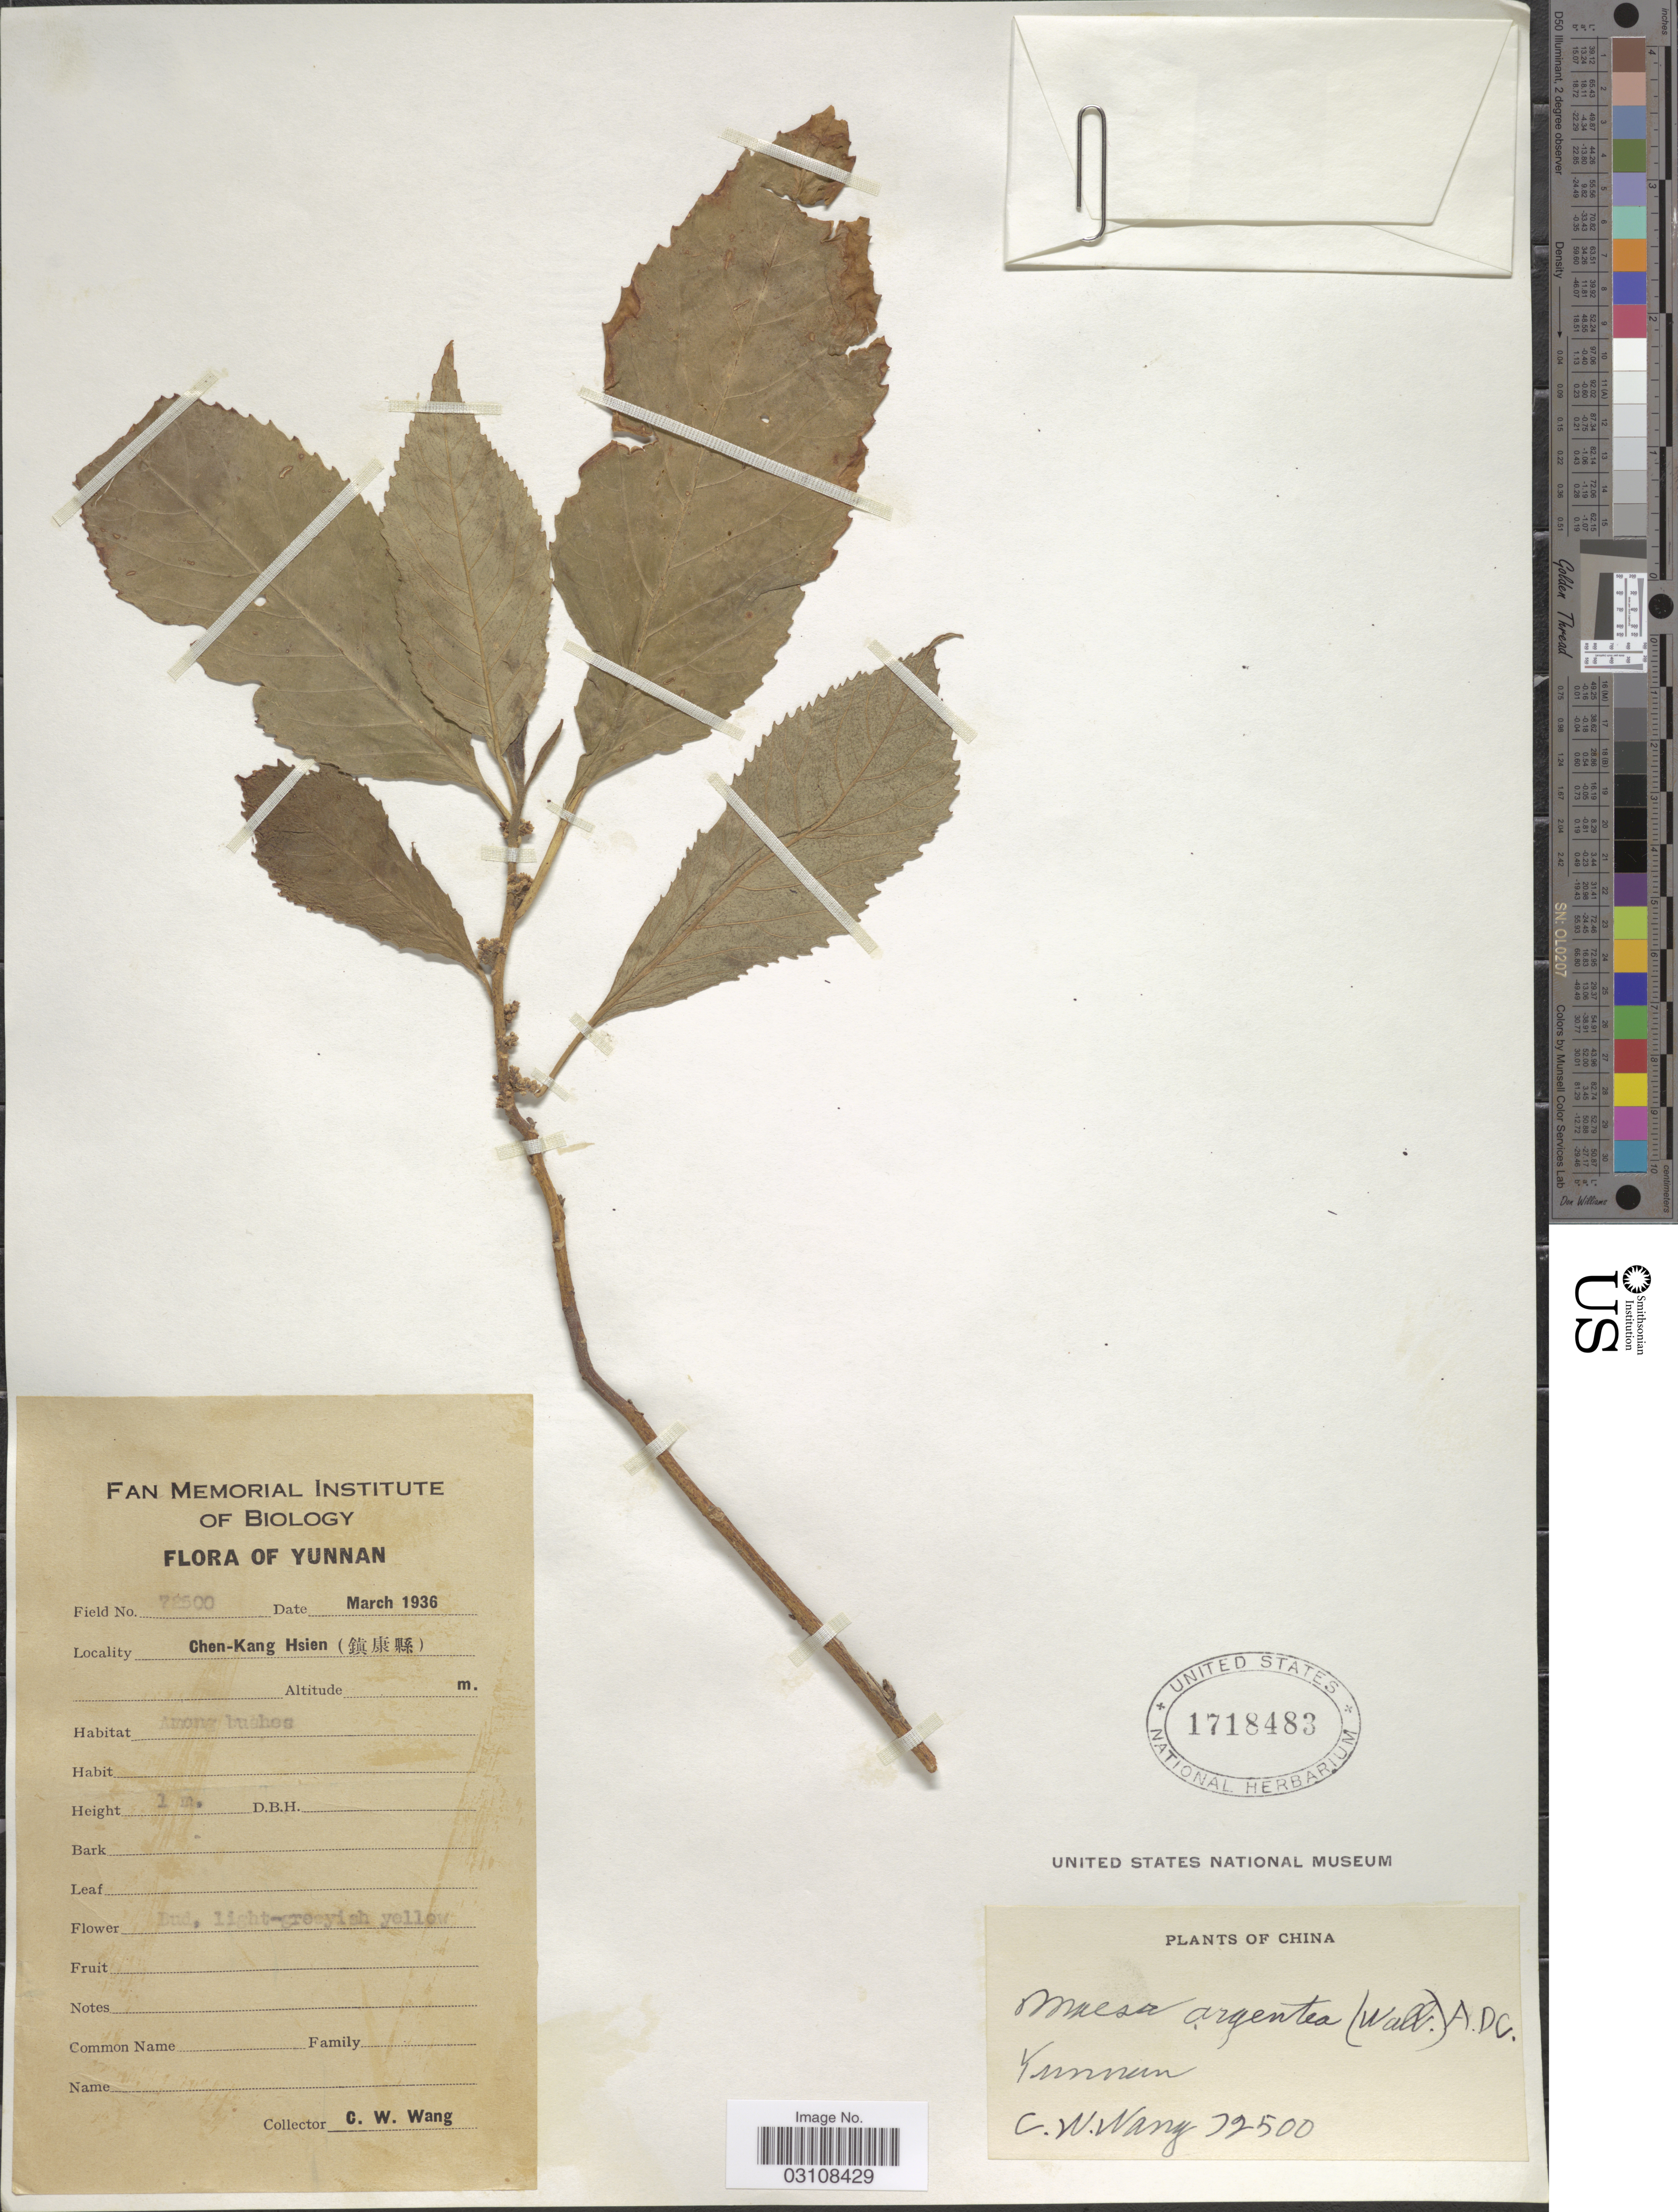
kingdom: Plantae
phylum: Tracheophyta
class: Magnoliopsida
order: Ericales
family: Primulaceae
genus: Maesa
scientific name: Maesa argentea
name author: Wall.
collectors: C. W. Wang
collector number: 72500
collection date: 1936-03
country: China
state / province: Yunnan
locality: Chen-Kang Hsien.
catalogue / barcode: US 1718483